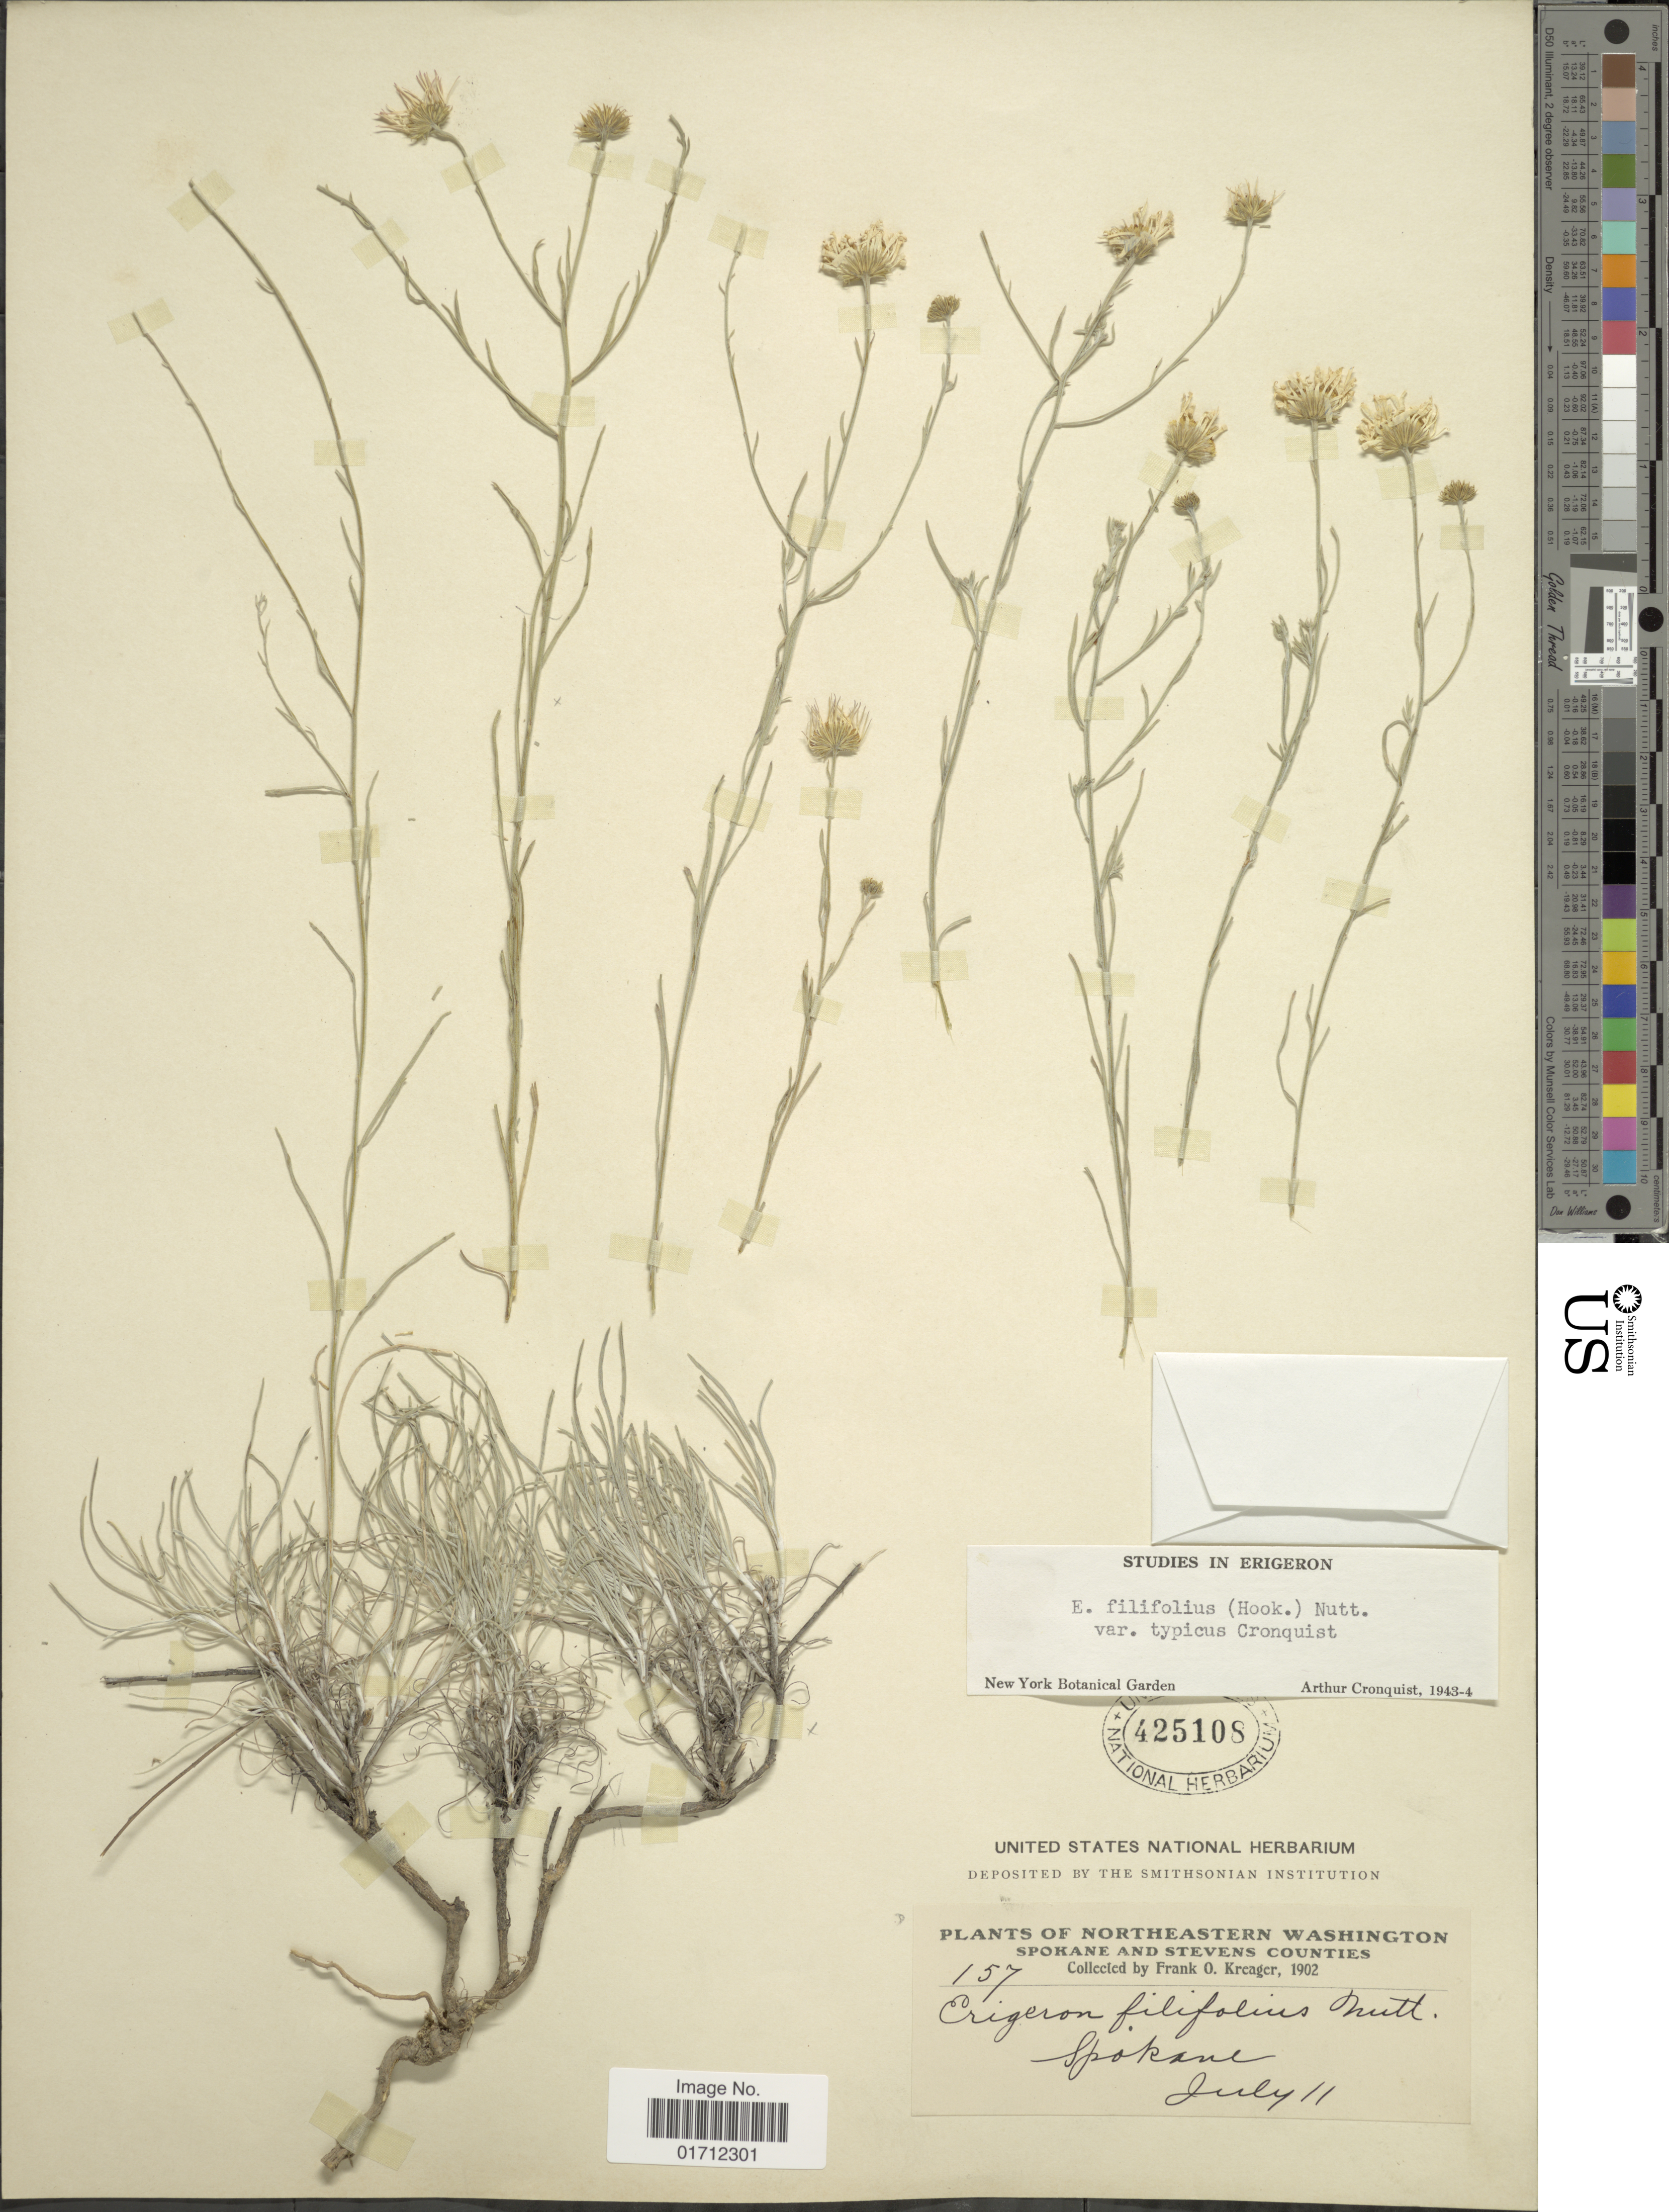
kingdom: Plantae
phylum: Tracheophyta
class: Magnoliopsida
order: Asterales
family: Asteraceae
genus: Erigeron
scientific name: Erigeron filifolius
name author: (Hook.) Nutt.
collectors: F. Kreager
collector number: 157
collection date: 1902-07-11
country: United States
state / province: Washington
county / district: Spokane / Stevens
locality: Northeastern Washington, Spokane and Stevens Counties.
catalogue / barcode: US 425108